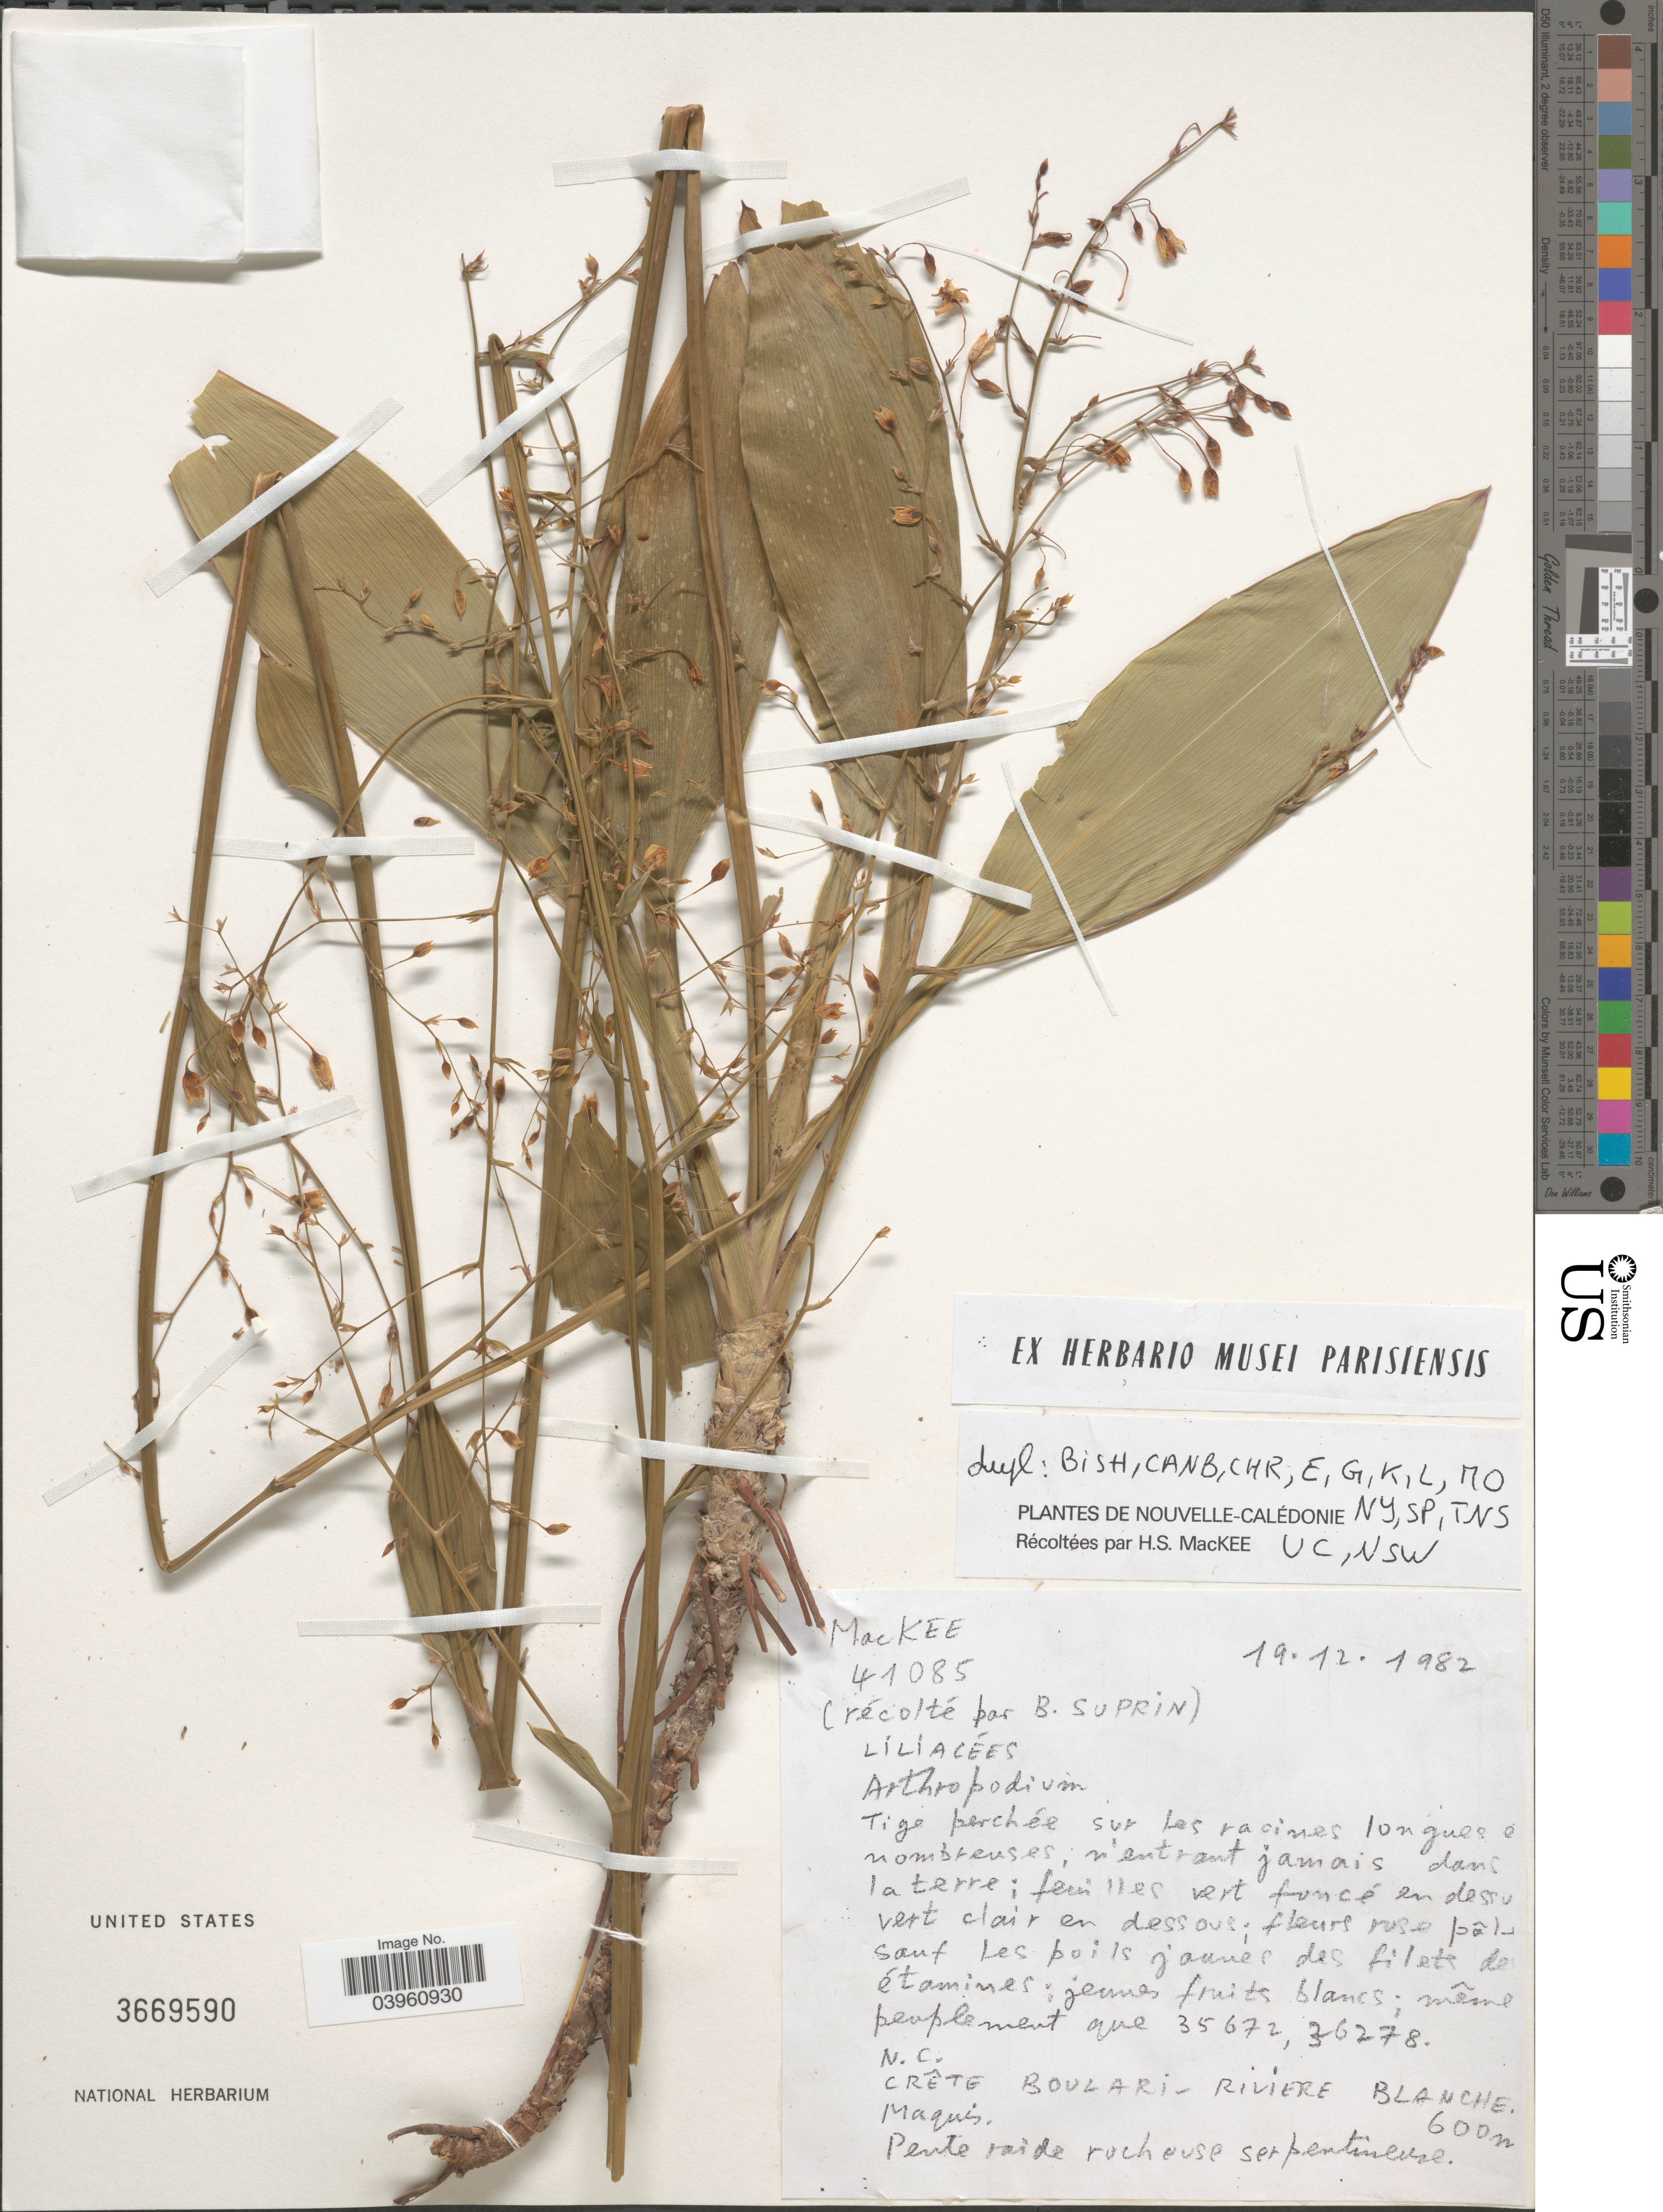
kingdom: Plantae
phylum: Tracheophyta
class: Liliopsida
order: Asparagales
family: Asparagaceae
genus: Arthropodium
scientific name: Arthropodium sp.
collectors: MacKee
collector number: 41085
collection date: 1982-12-19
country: New Caledonia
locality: Crête Boulari- Riviere Blanche Maquis. Pente raide rocheuse serpentineuse.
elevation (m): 600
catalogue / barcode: US 3669590